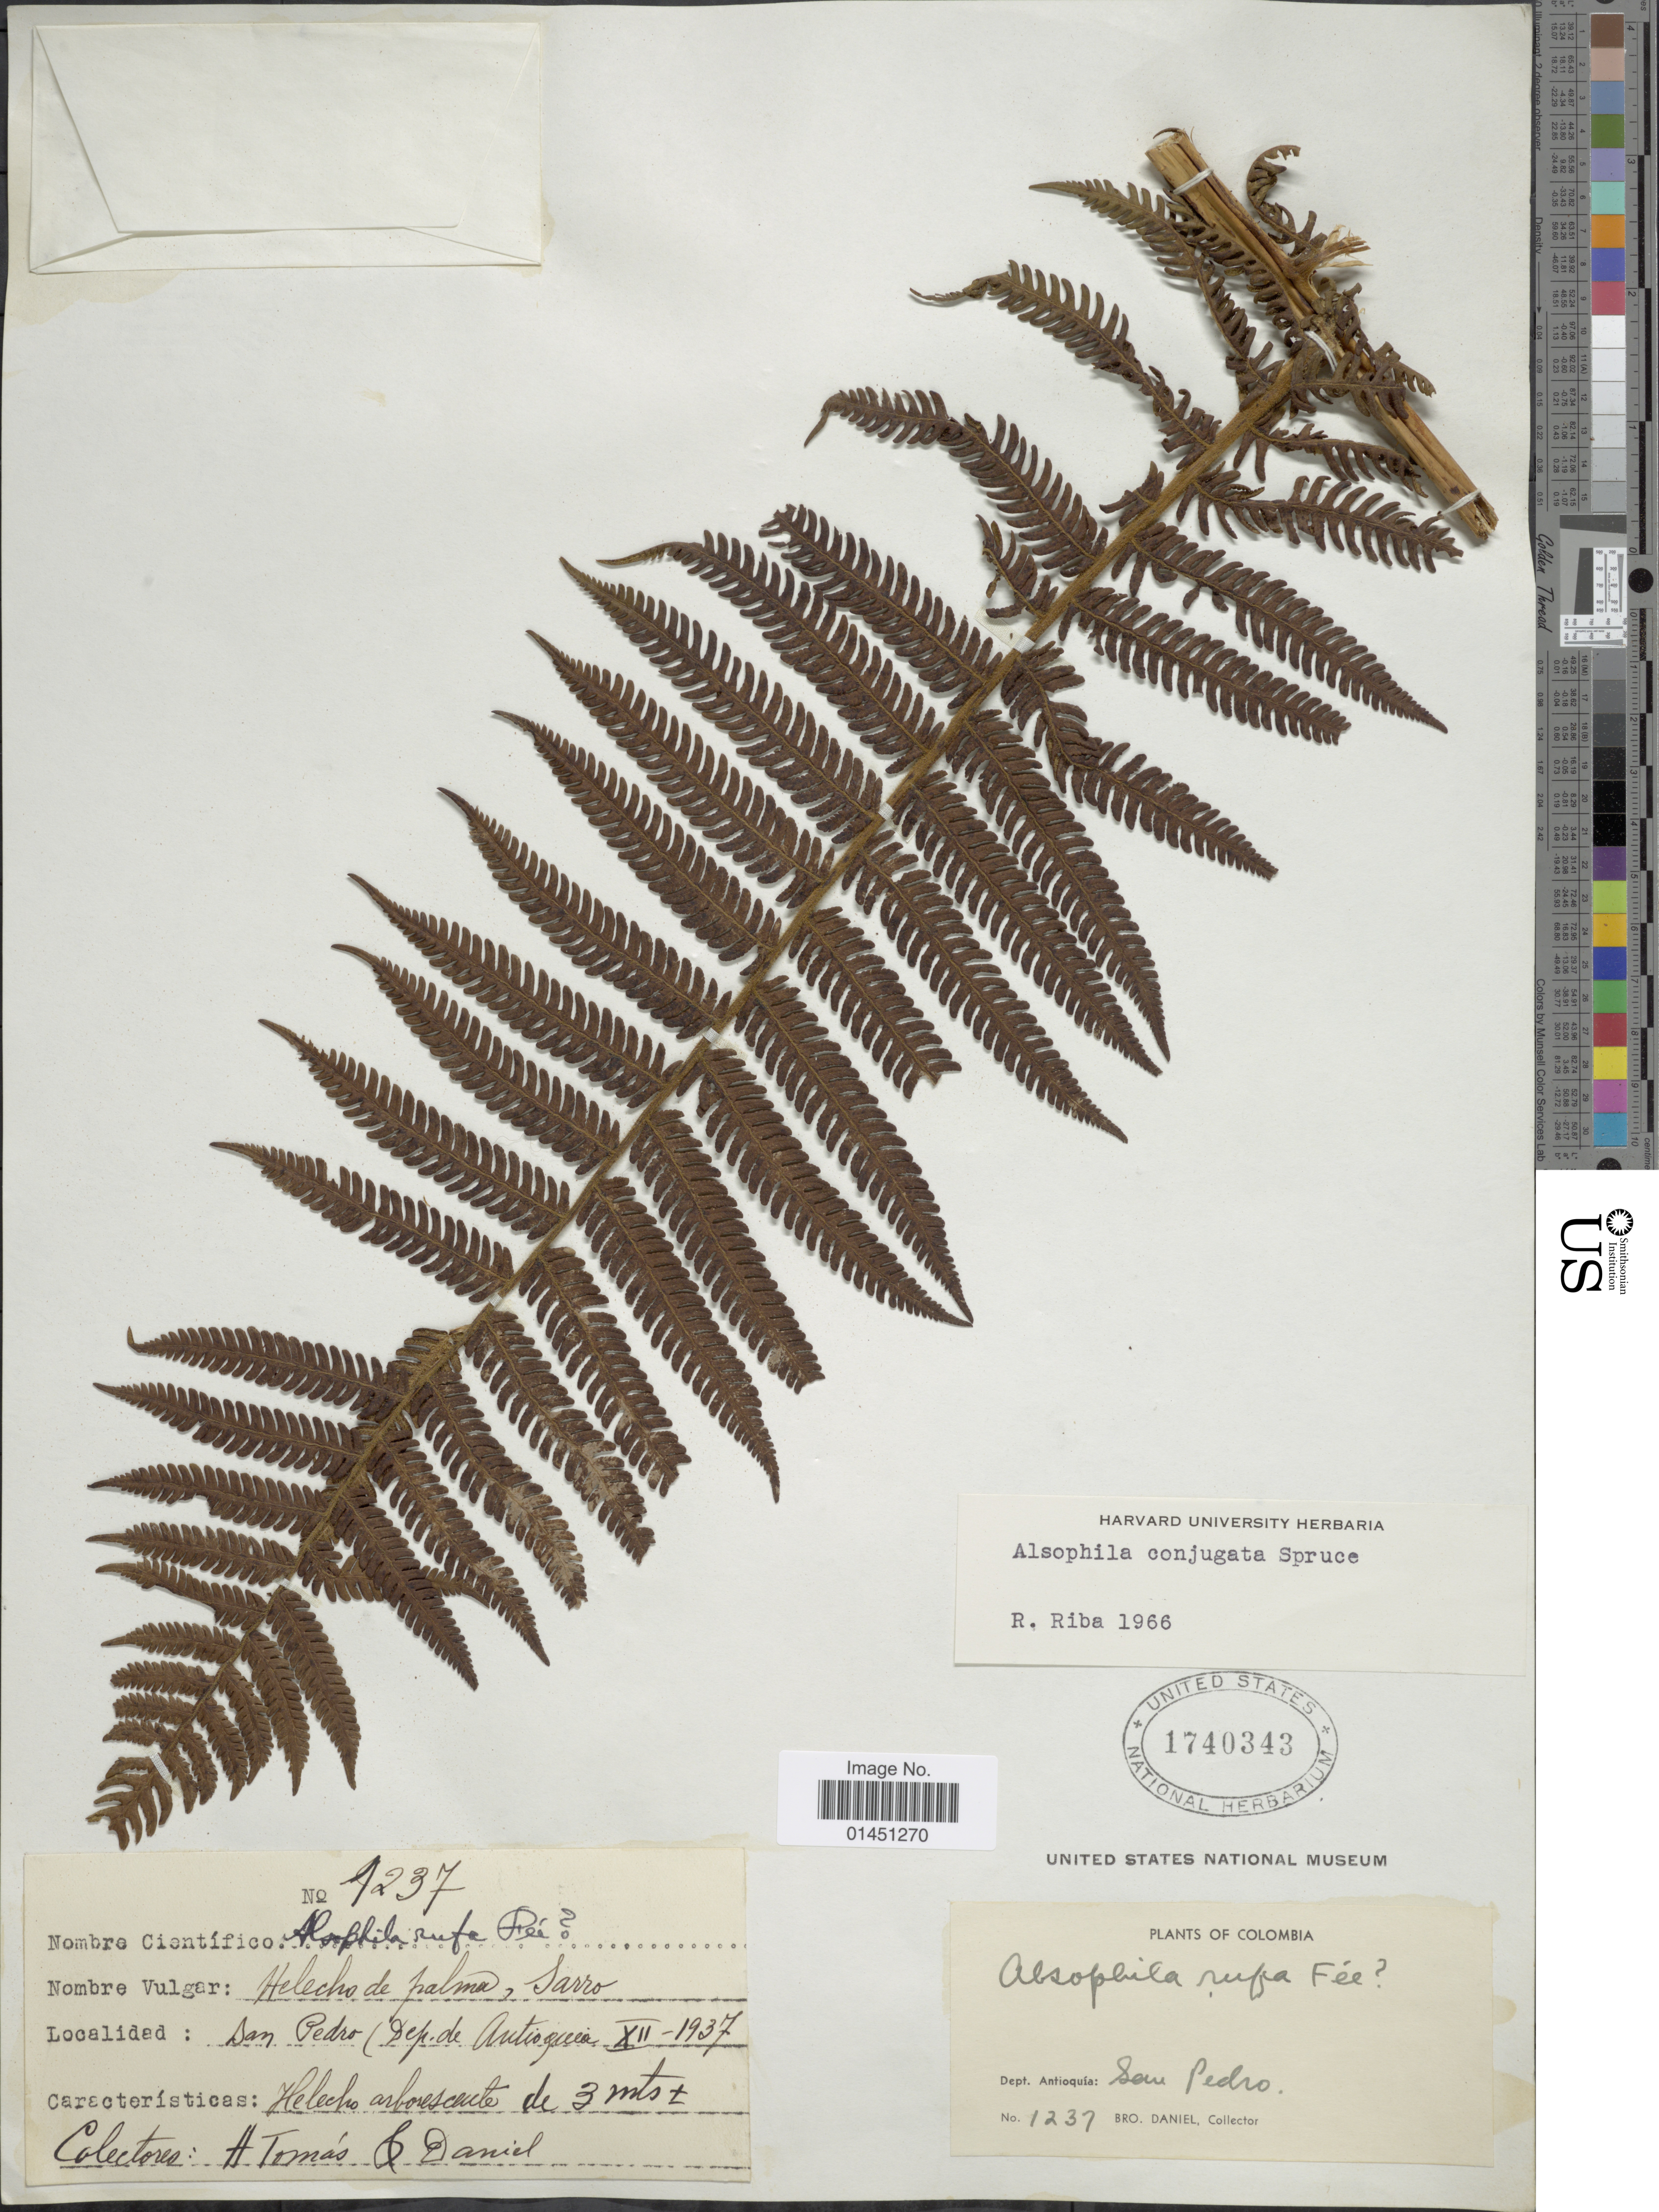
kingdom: Plantae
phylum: Tracheophyta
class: Polypodiopsida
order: Cyatheales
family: Cyatheaceae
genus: Cyathea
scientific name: Cyathea conjugata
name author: (Hook.) Domin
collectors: Bro. Daniel & H. Tomas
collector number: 1237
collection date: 1937-12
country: Colombia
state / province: Antioquia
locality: San Pedro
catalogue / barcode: US 1740343